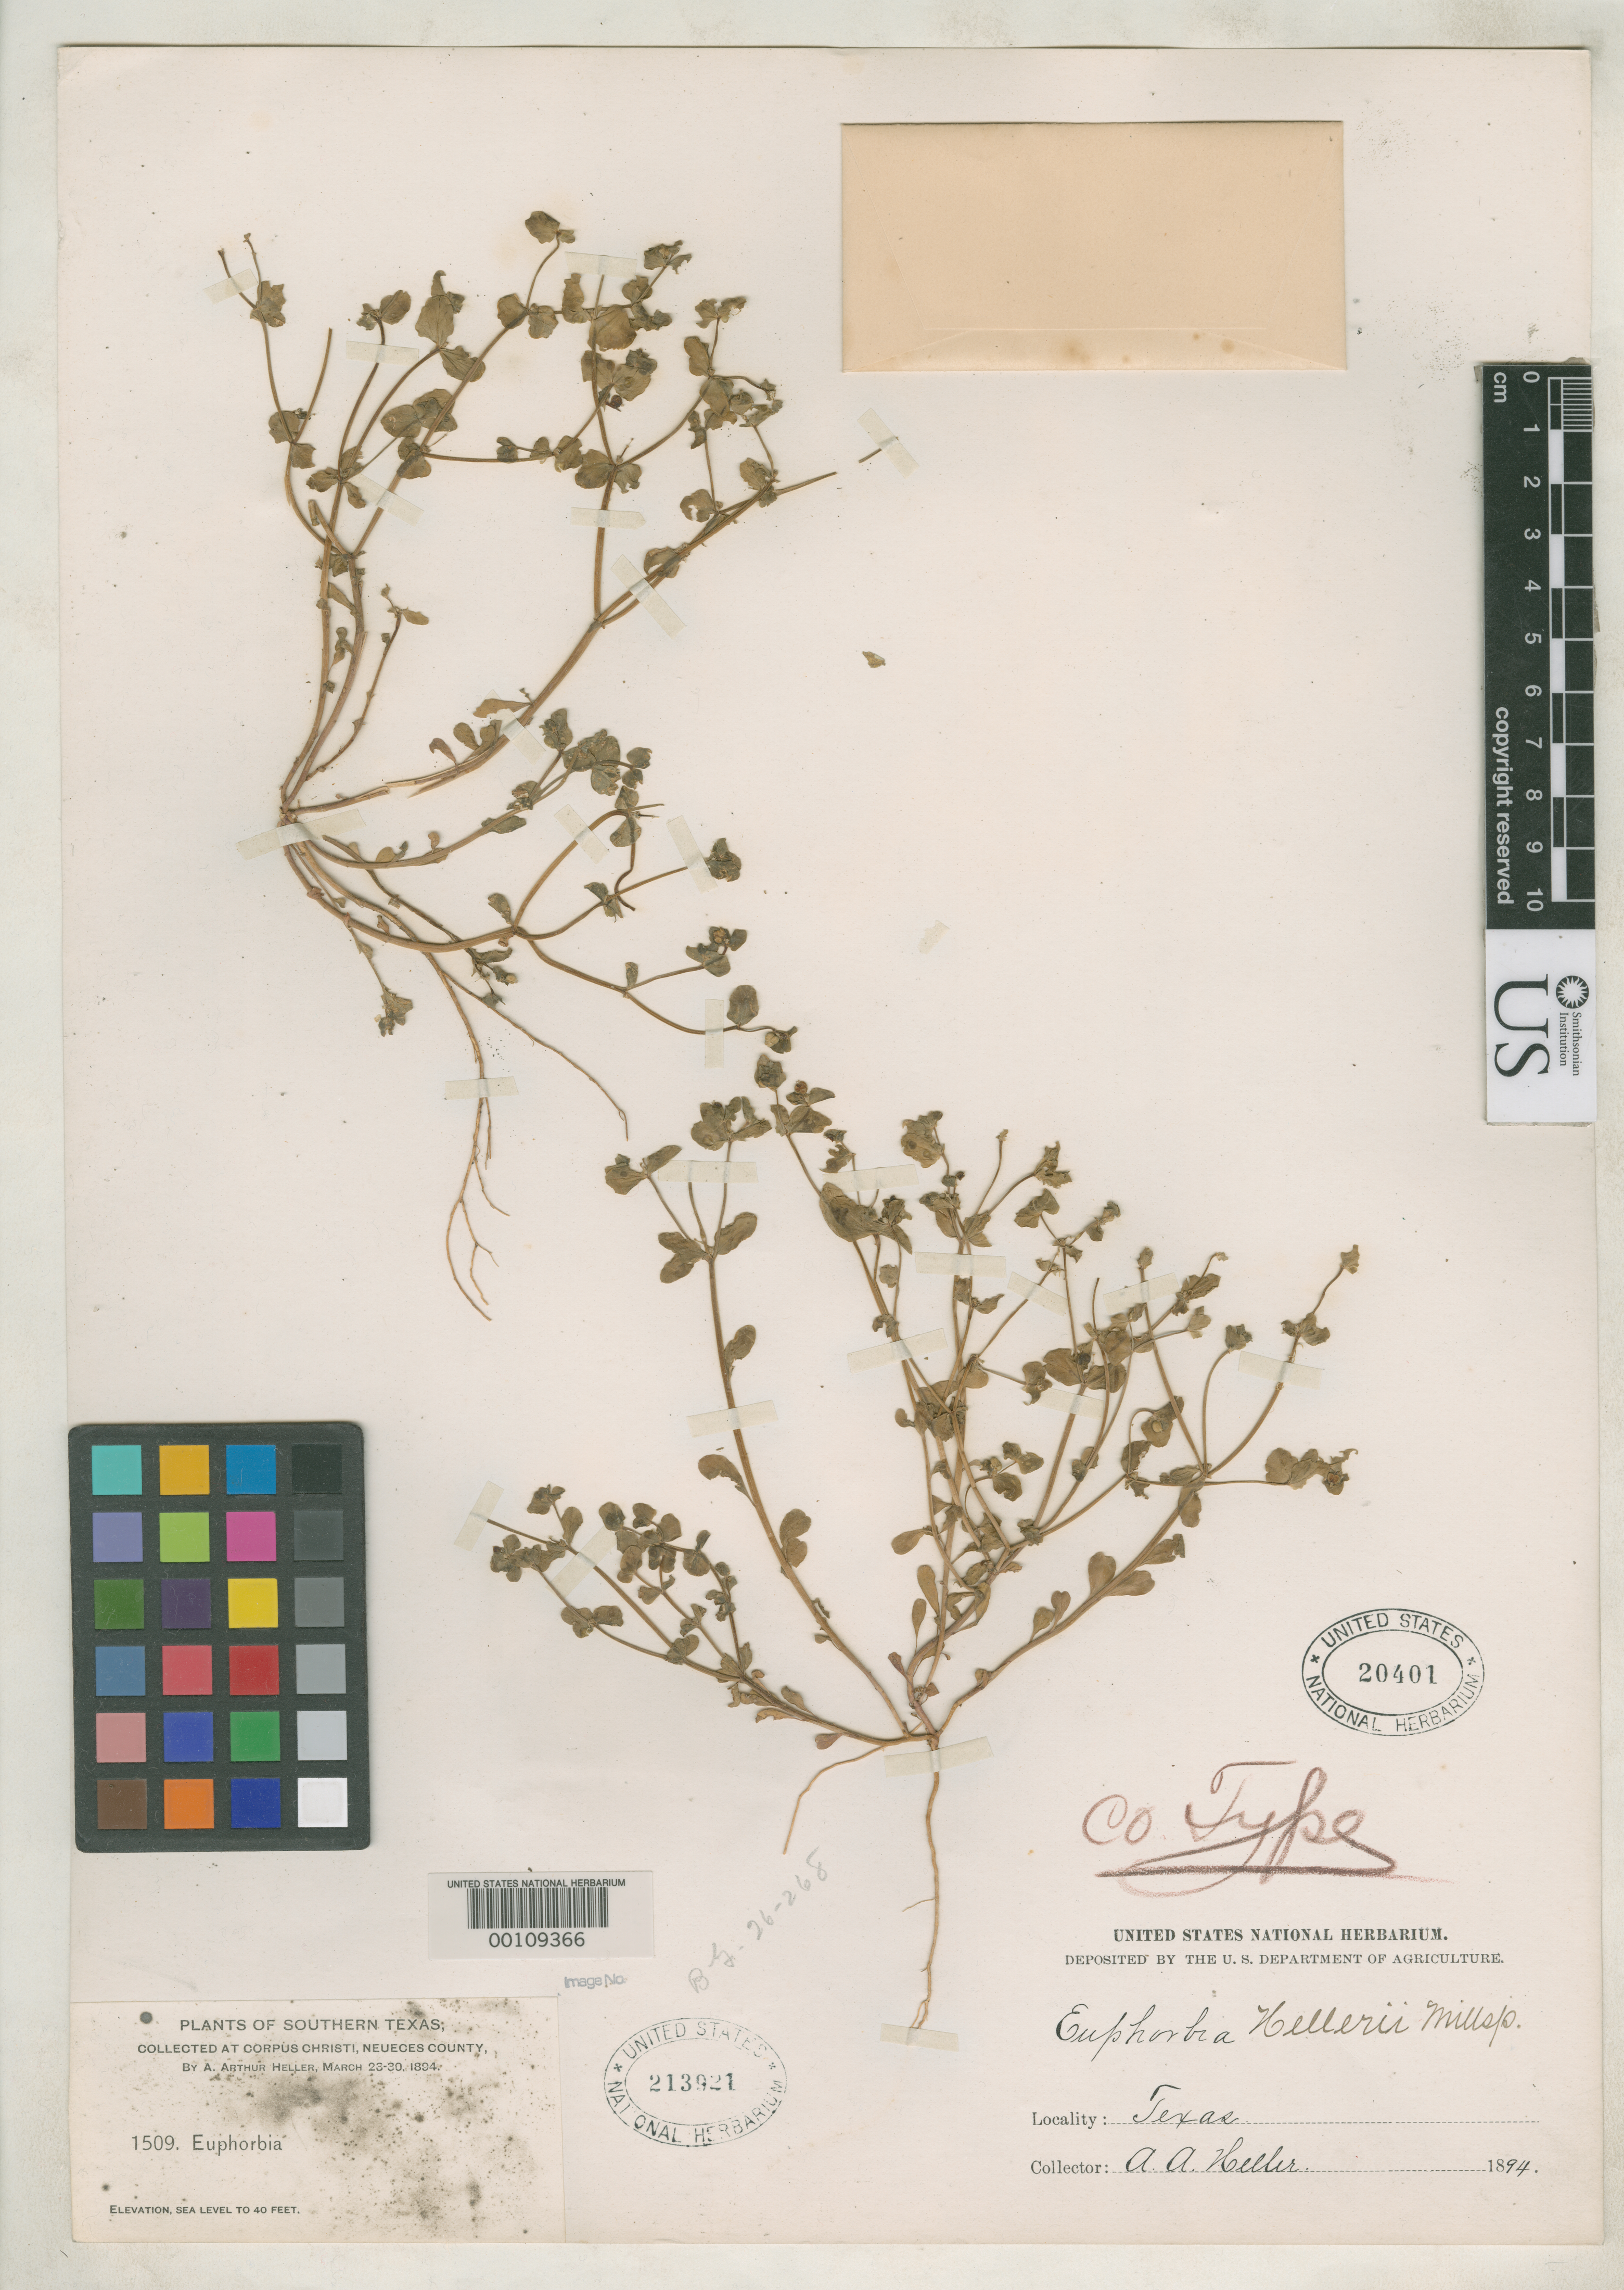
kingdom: Plantae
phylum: Tracheophyta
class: Magnoliopsida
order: Malpighiales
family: Euphorbiaceae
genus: Euphorbia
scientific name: Euphorbia helleri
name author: Millsp.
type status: Isotype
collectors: A. A. Heller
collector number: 1509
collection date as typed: Mar 1894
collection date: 1894-03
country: United States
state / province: Texas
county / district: Nueces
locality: Corpus Christi.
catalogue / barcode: US 20401